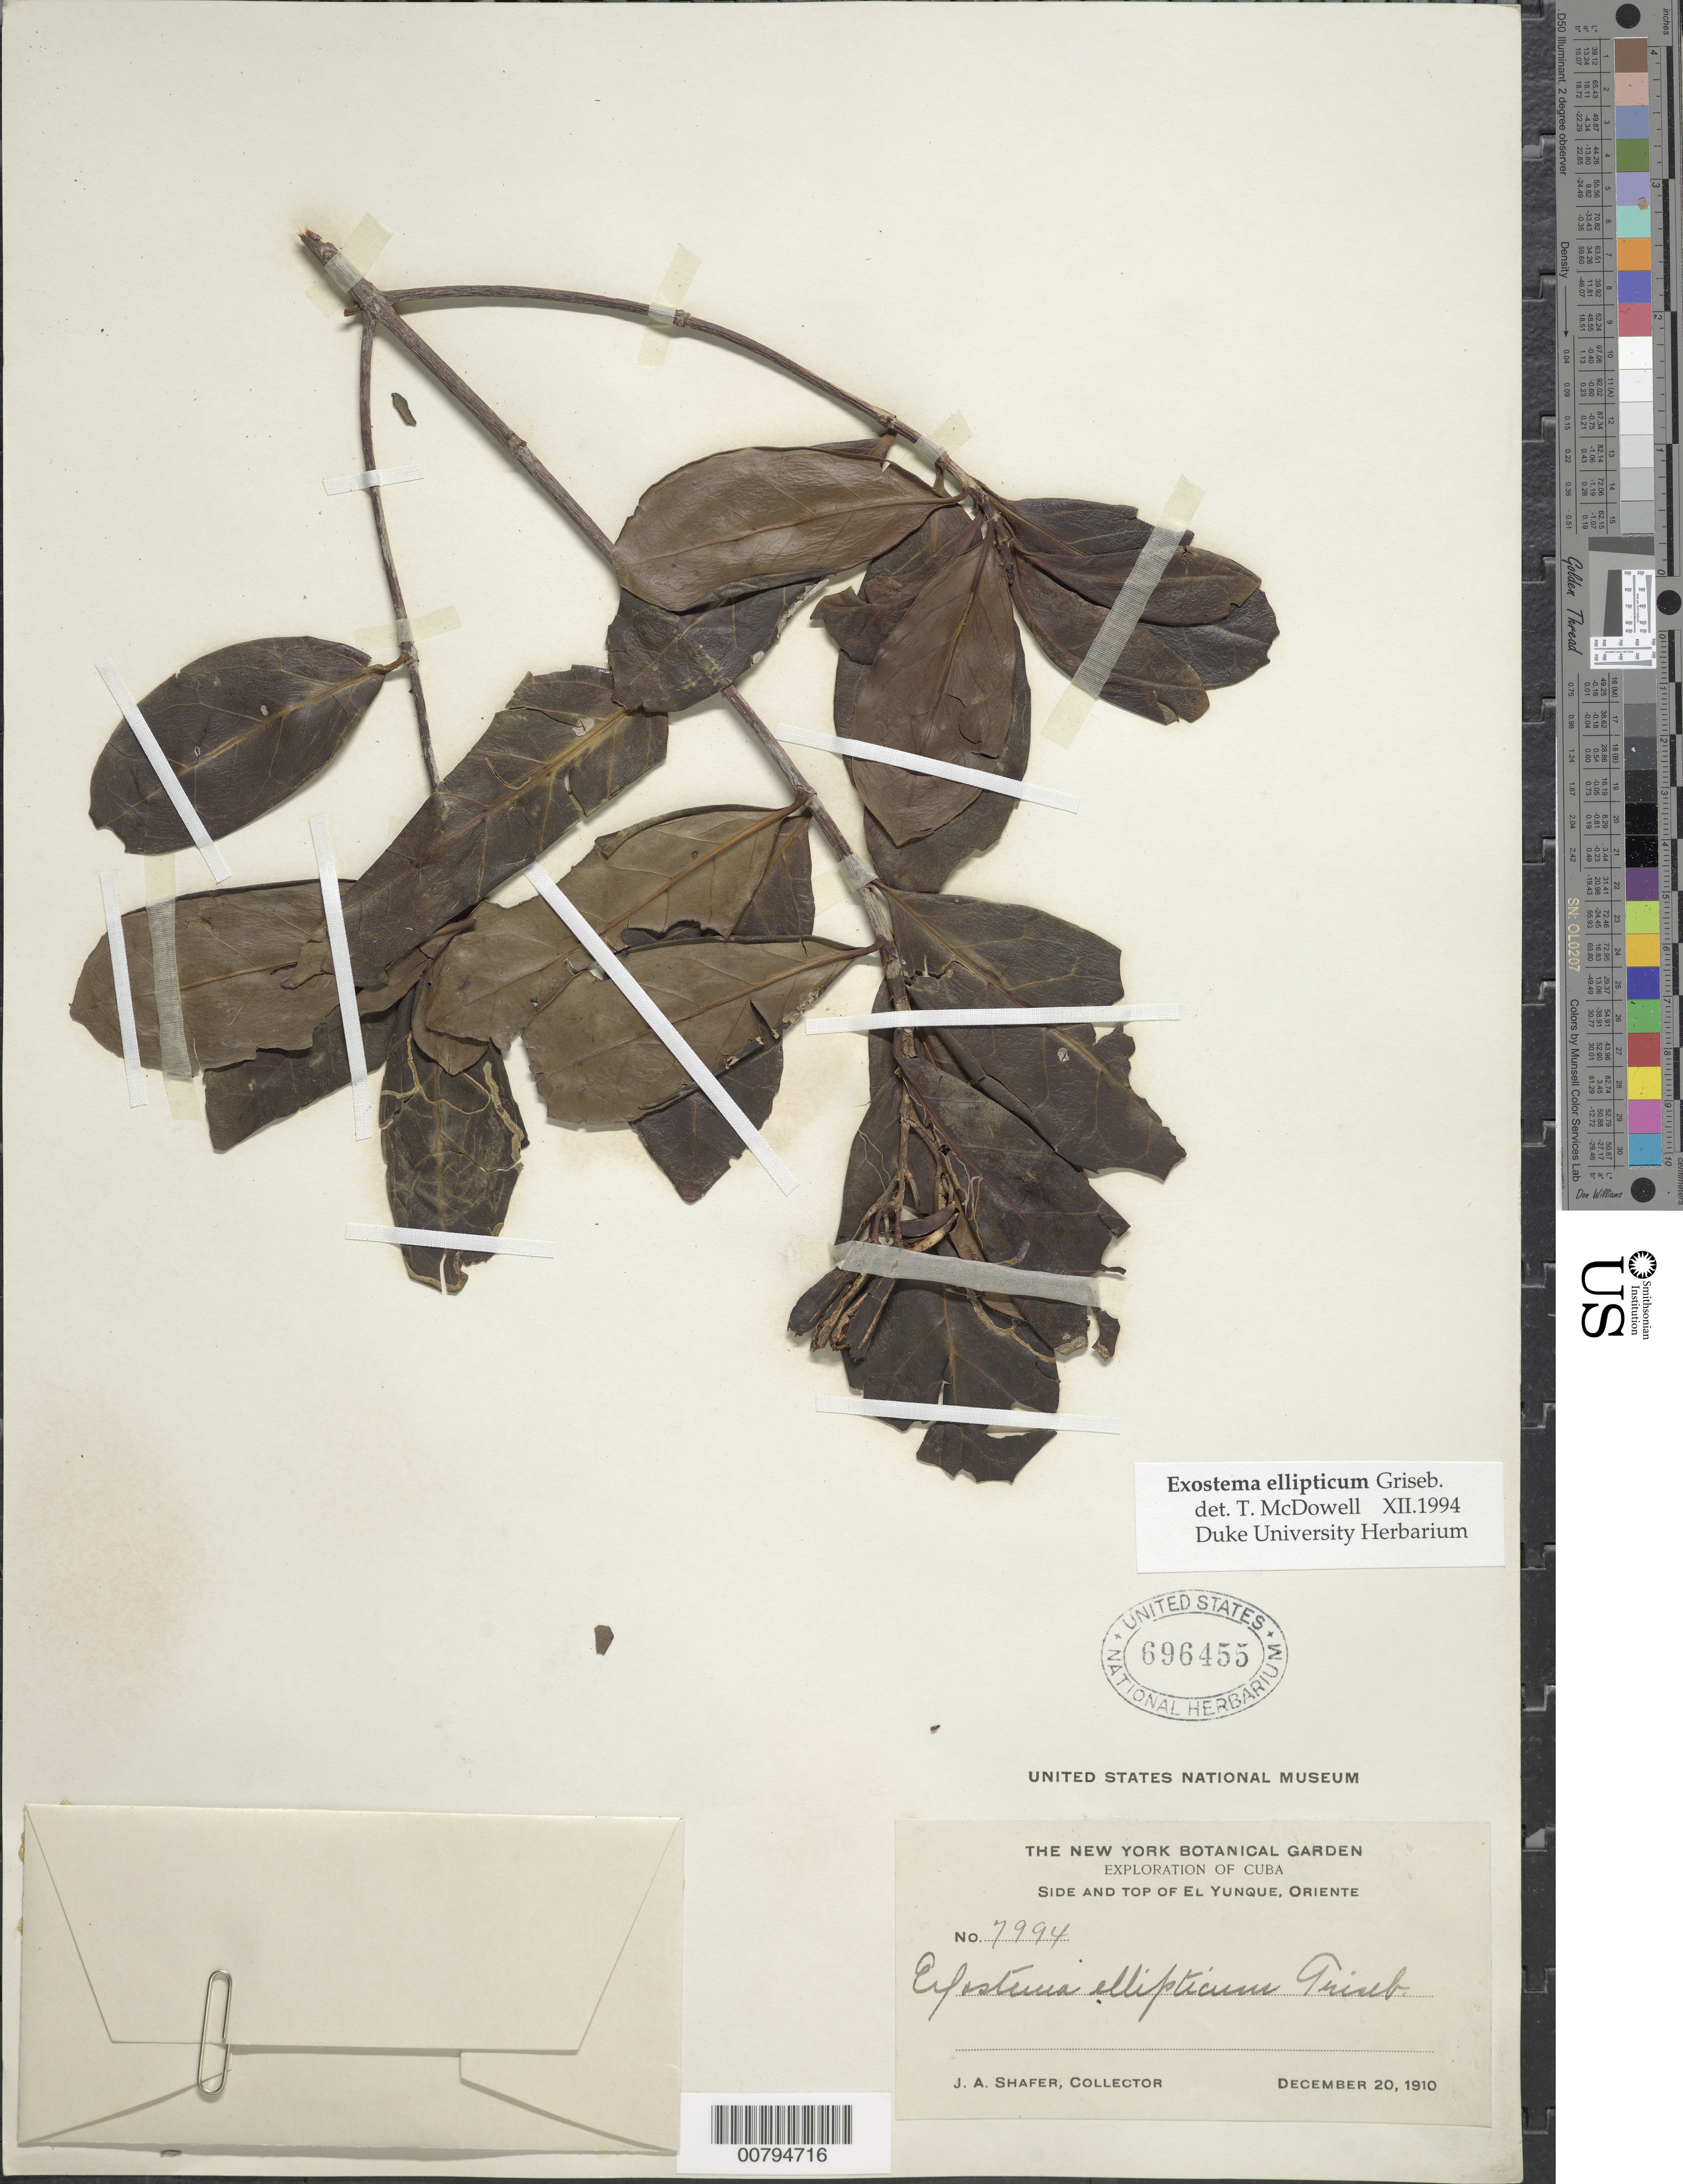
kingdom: Plantae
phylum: Tracheophyta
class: Magnoliopsida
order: Gentianales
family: Rubiaceae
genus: Exostema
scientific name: Exostema ellipticum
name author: Griseb.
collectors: J. A. Shafer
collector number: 7994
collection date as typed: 20 Dec 1910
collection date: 1910-12-20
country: Cuba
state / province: Oriente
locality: Side and top of El Yunque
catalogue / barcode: US 696455